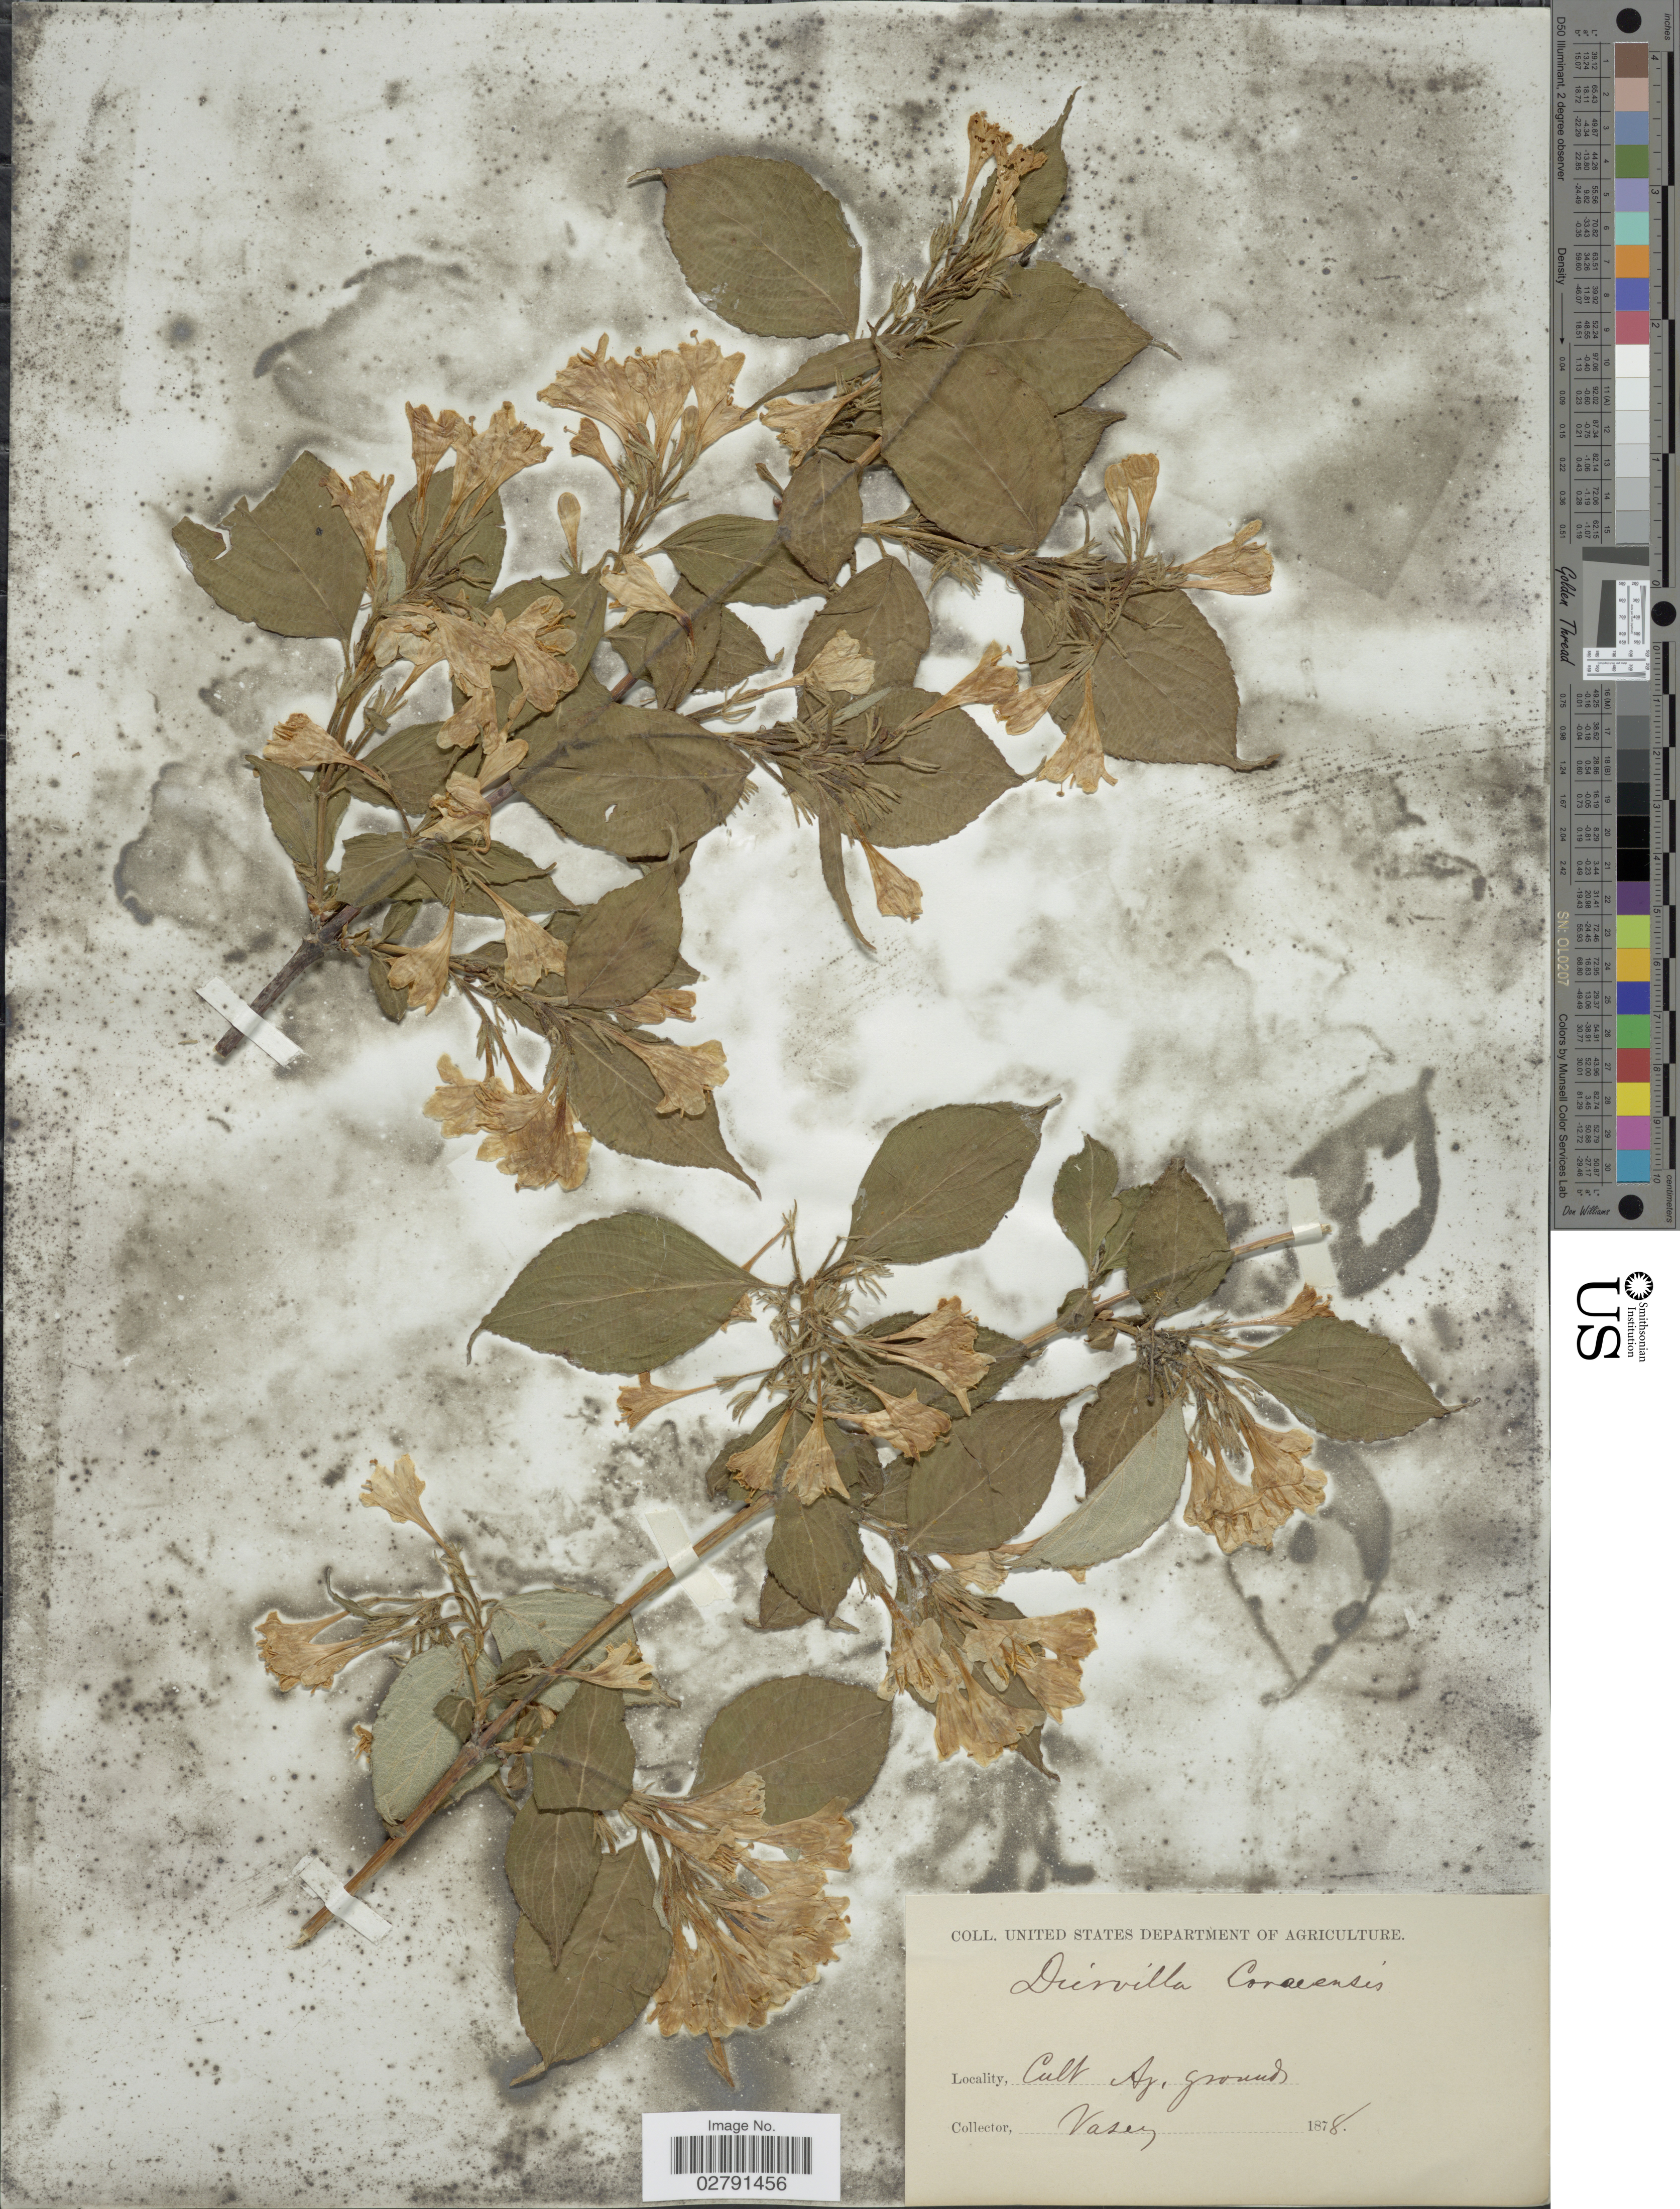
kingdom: Plantae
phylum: Tracheophyta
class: Magnoliopsida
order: Dipsacales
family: Caprifoliaceae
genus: Diervilla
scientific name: Diervilla coraeensis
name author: (Thunb.) DC.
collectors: Vasey, --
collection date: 1878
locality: Cult. Ag. grounds.